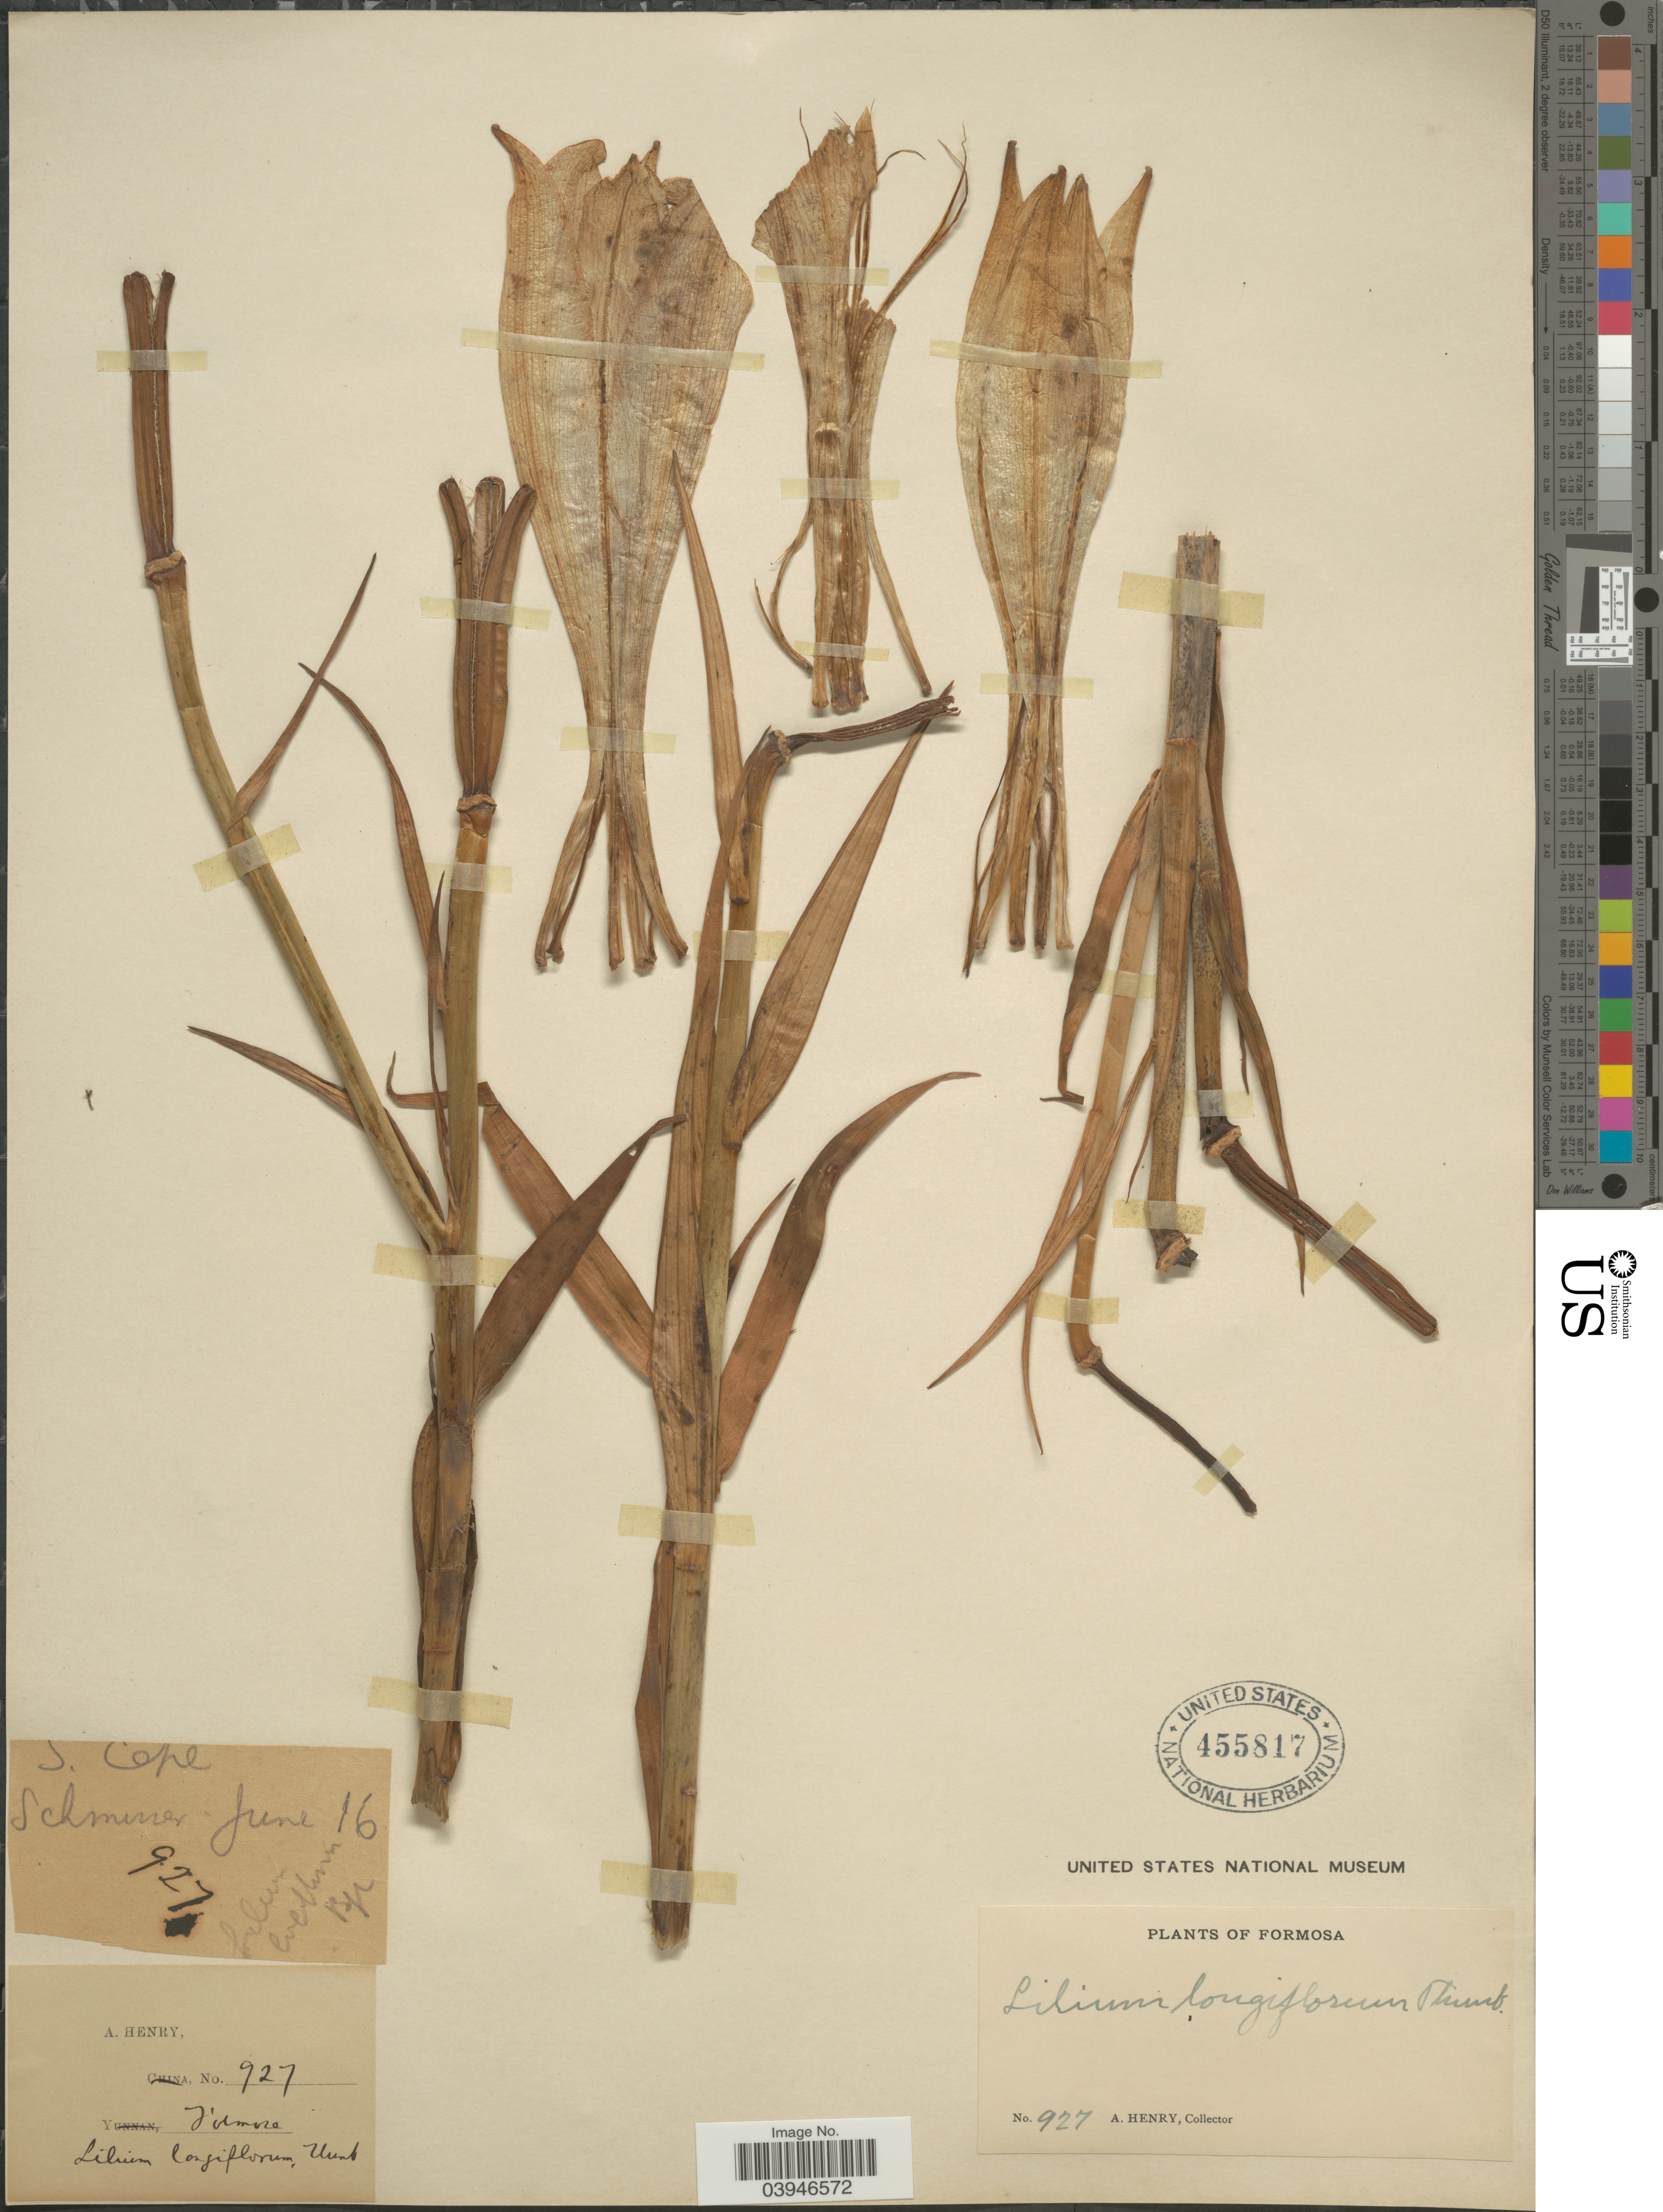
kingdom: Plantae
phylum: Tracheophyta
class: Liliopsida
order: Liliales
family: Liliaceae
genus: Lilium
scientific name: Lilium longiflorum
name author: Thunb.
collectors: A. Henry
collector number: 927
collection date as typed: Transcribed d/m/y: /6/16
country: Taiwan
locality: Formosa.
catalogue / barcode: US 455817